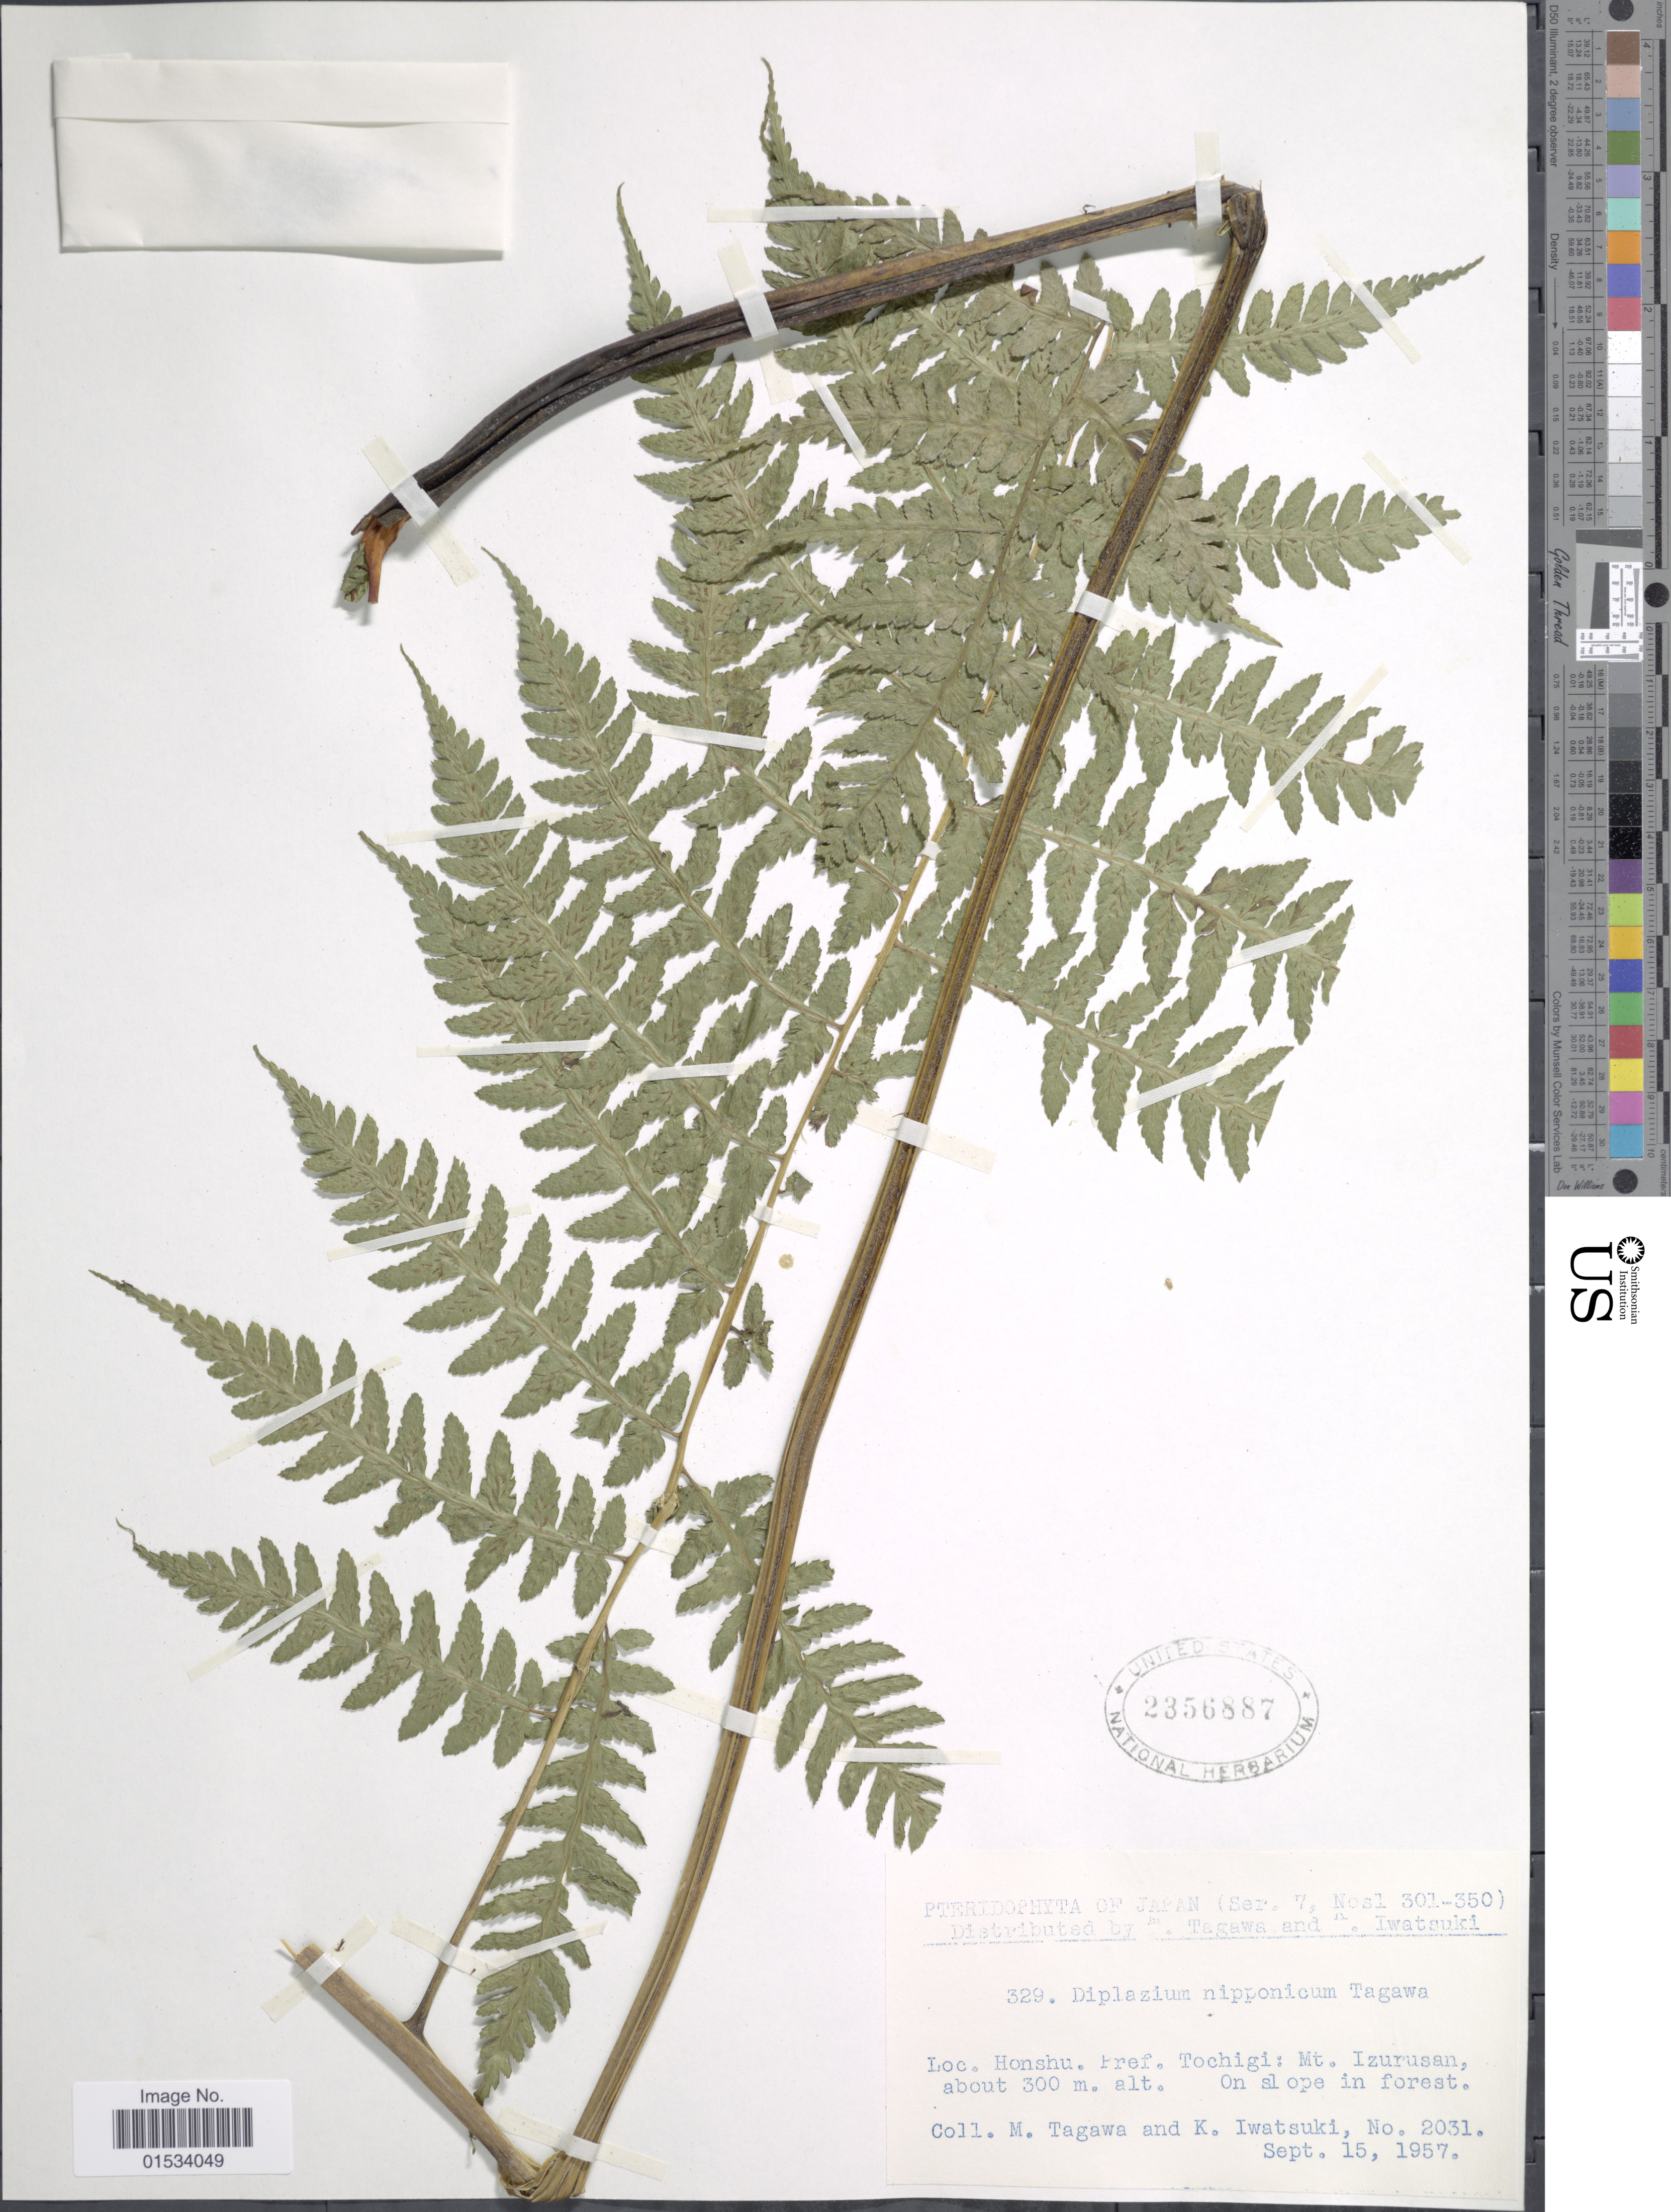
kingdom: Plantae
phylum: Tracheophyta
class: Polypodiopsida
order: Polypodiales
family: Athyriaceae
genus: Diplazium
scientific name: Diplazium nipponicolum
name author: (Ohwi)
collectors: M. Tagawa & K. Iwatsuki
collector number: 2031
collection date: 1957-09-15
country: Japan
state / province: Totigi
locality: Honshu. Pref. Tochigi: Mt. Izurusan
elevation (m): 300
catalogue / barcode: US 2356887